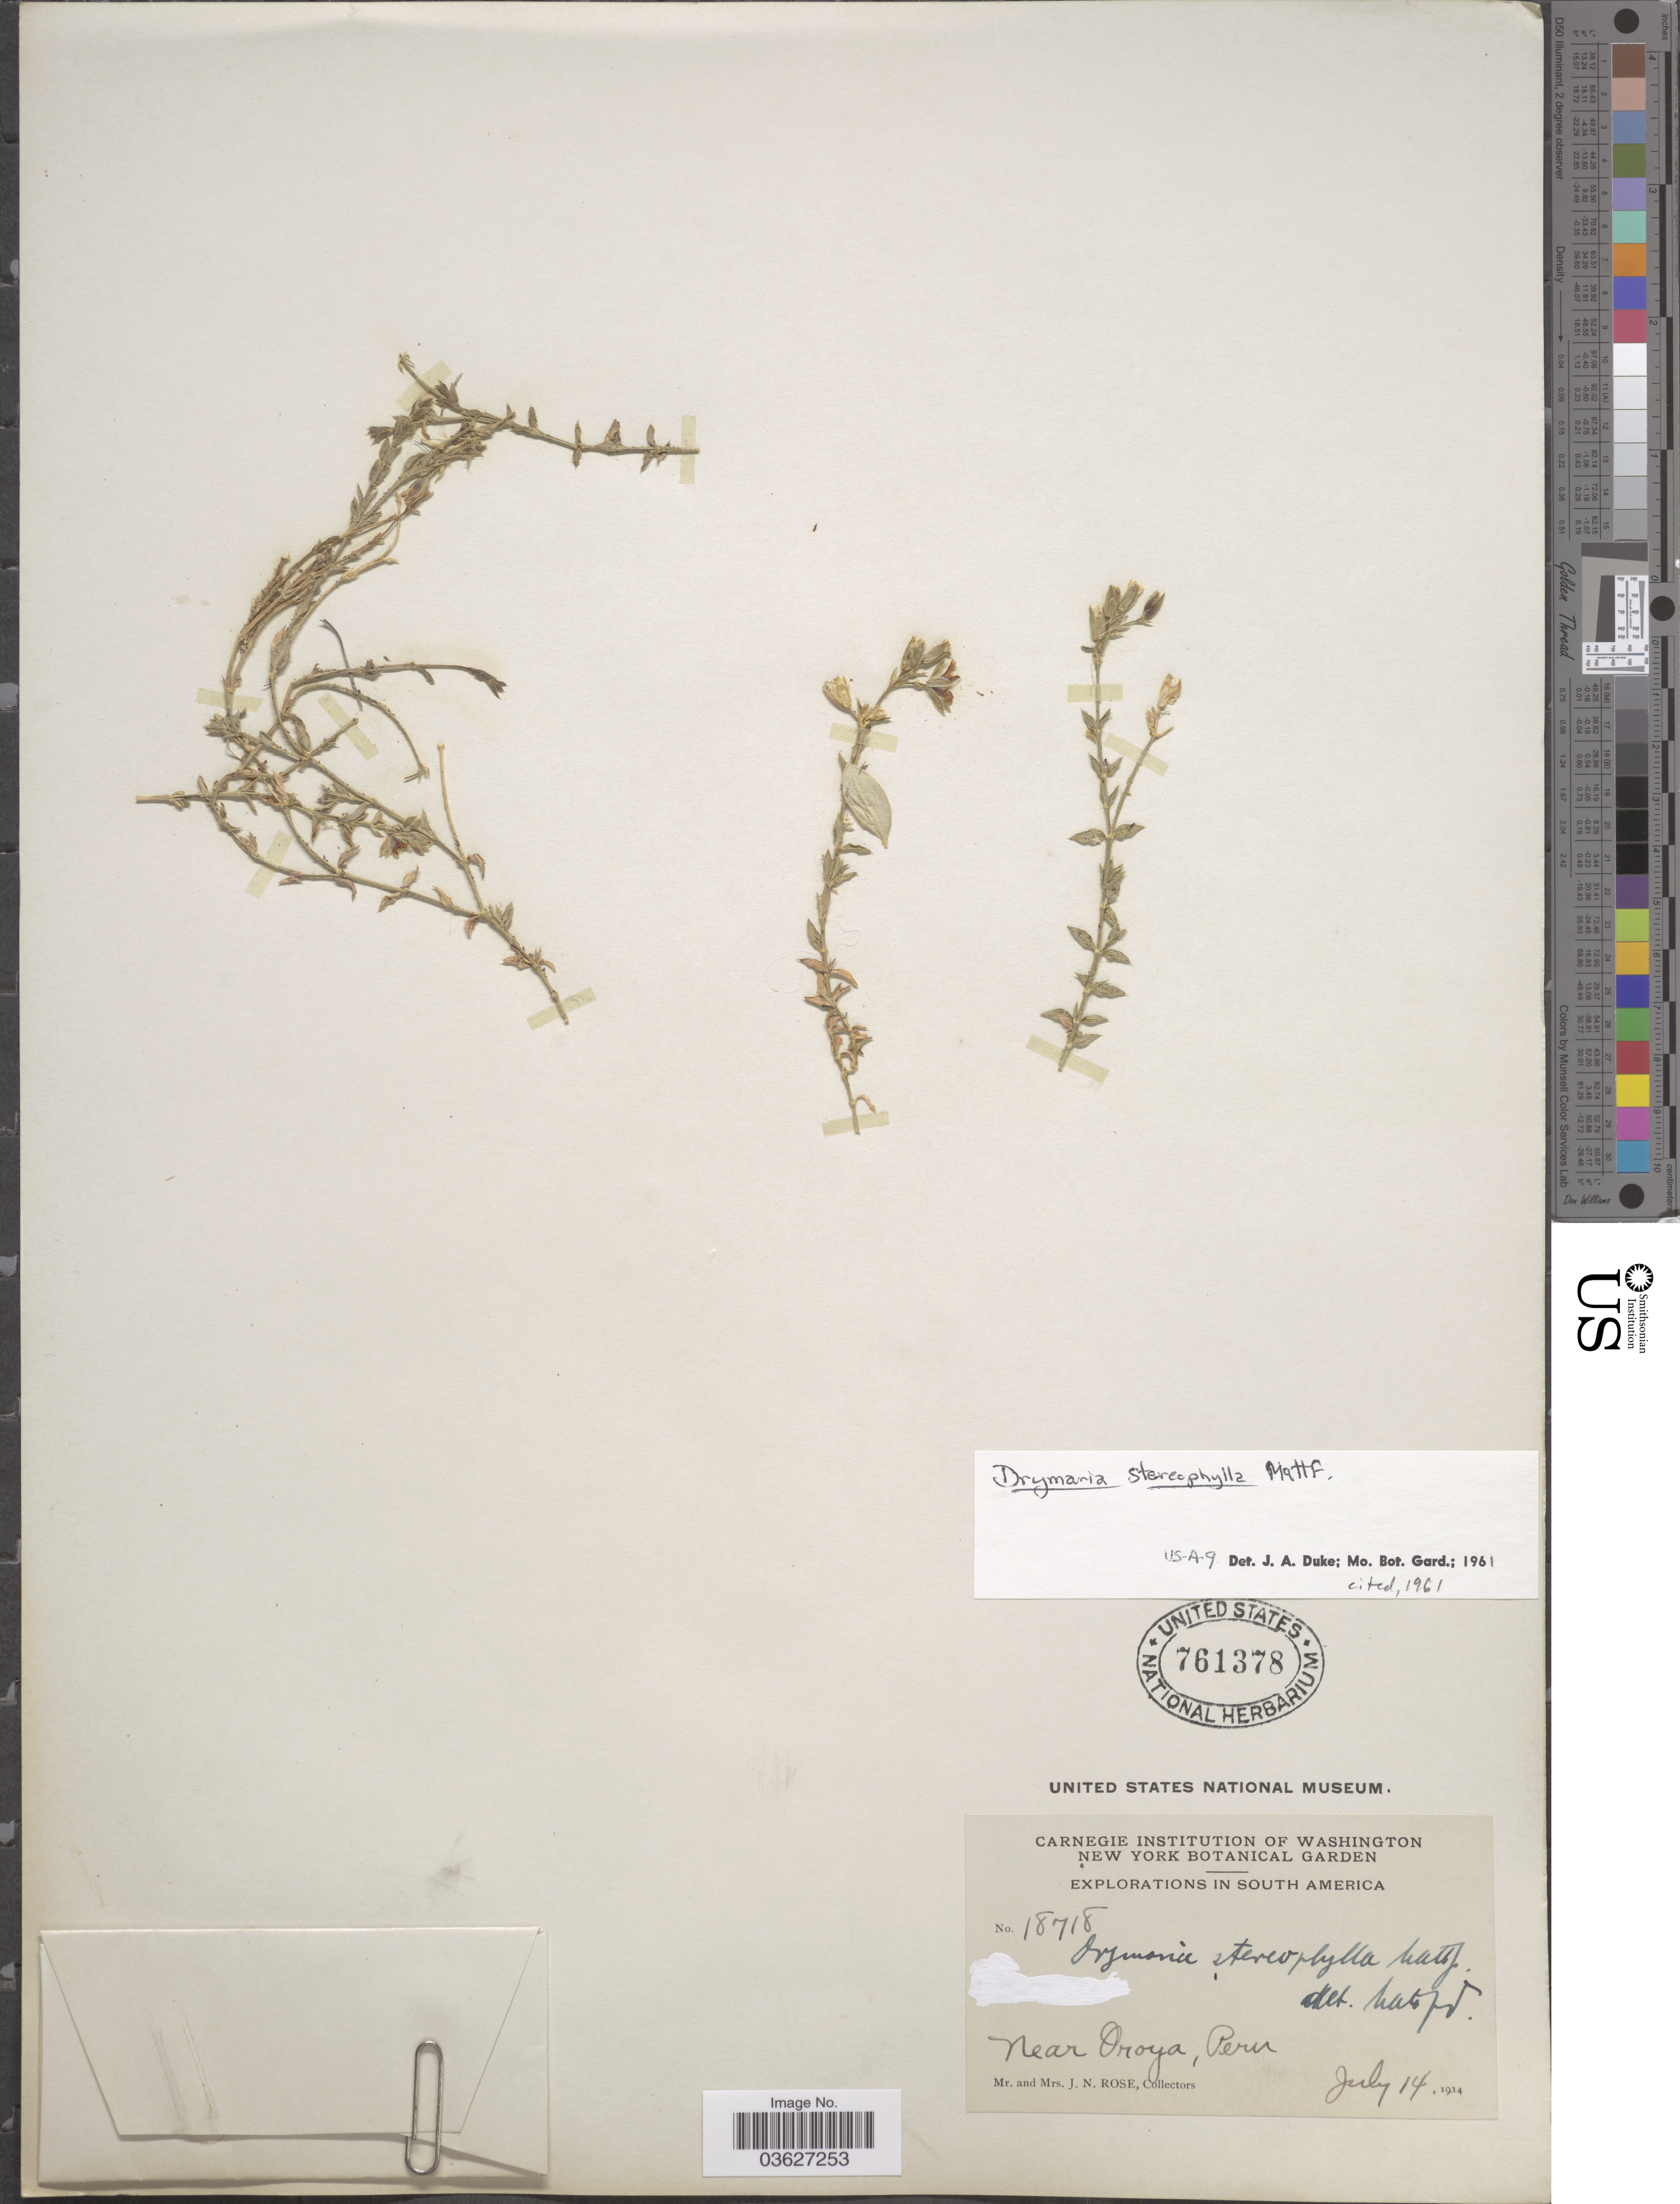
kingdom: Plantae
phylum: Tracheophyta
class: Magnoliopsida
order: Caryophyllales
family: Caryophyllaceae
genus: Drymaria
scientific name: Drymaria stereophylla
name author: Mattf.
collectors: J. N. Rose & L. B. Rose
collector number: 18718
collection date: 1914-07-14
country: Peru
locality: Near Oroya.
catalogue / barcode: US 761378